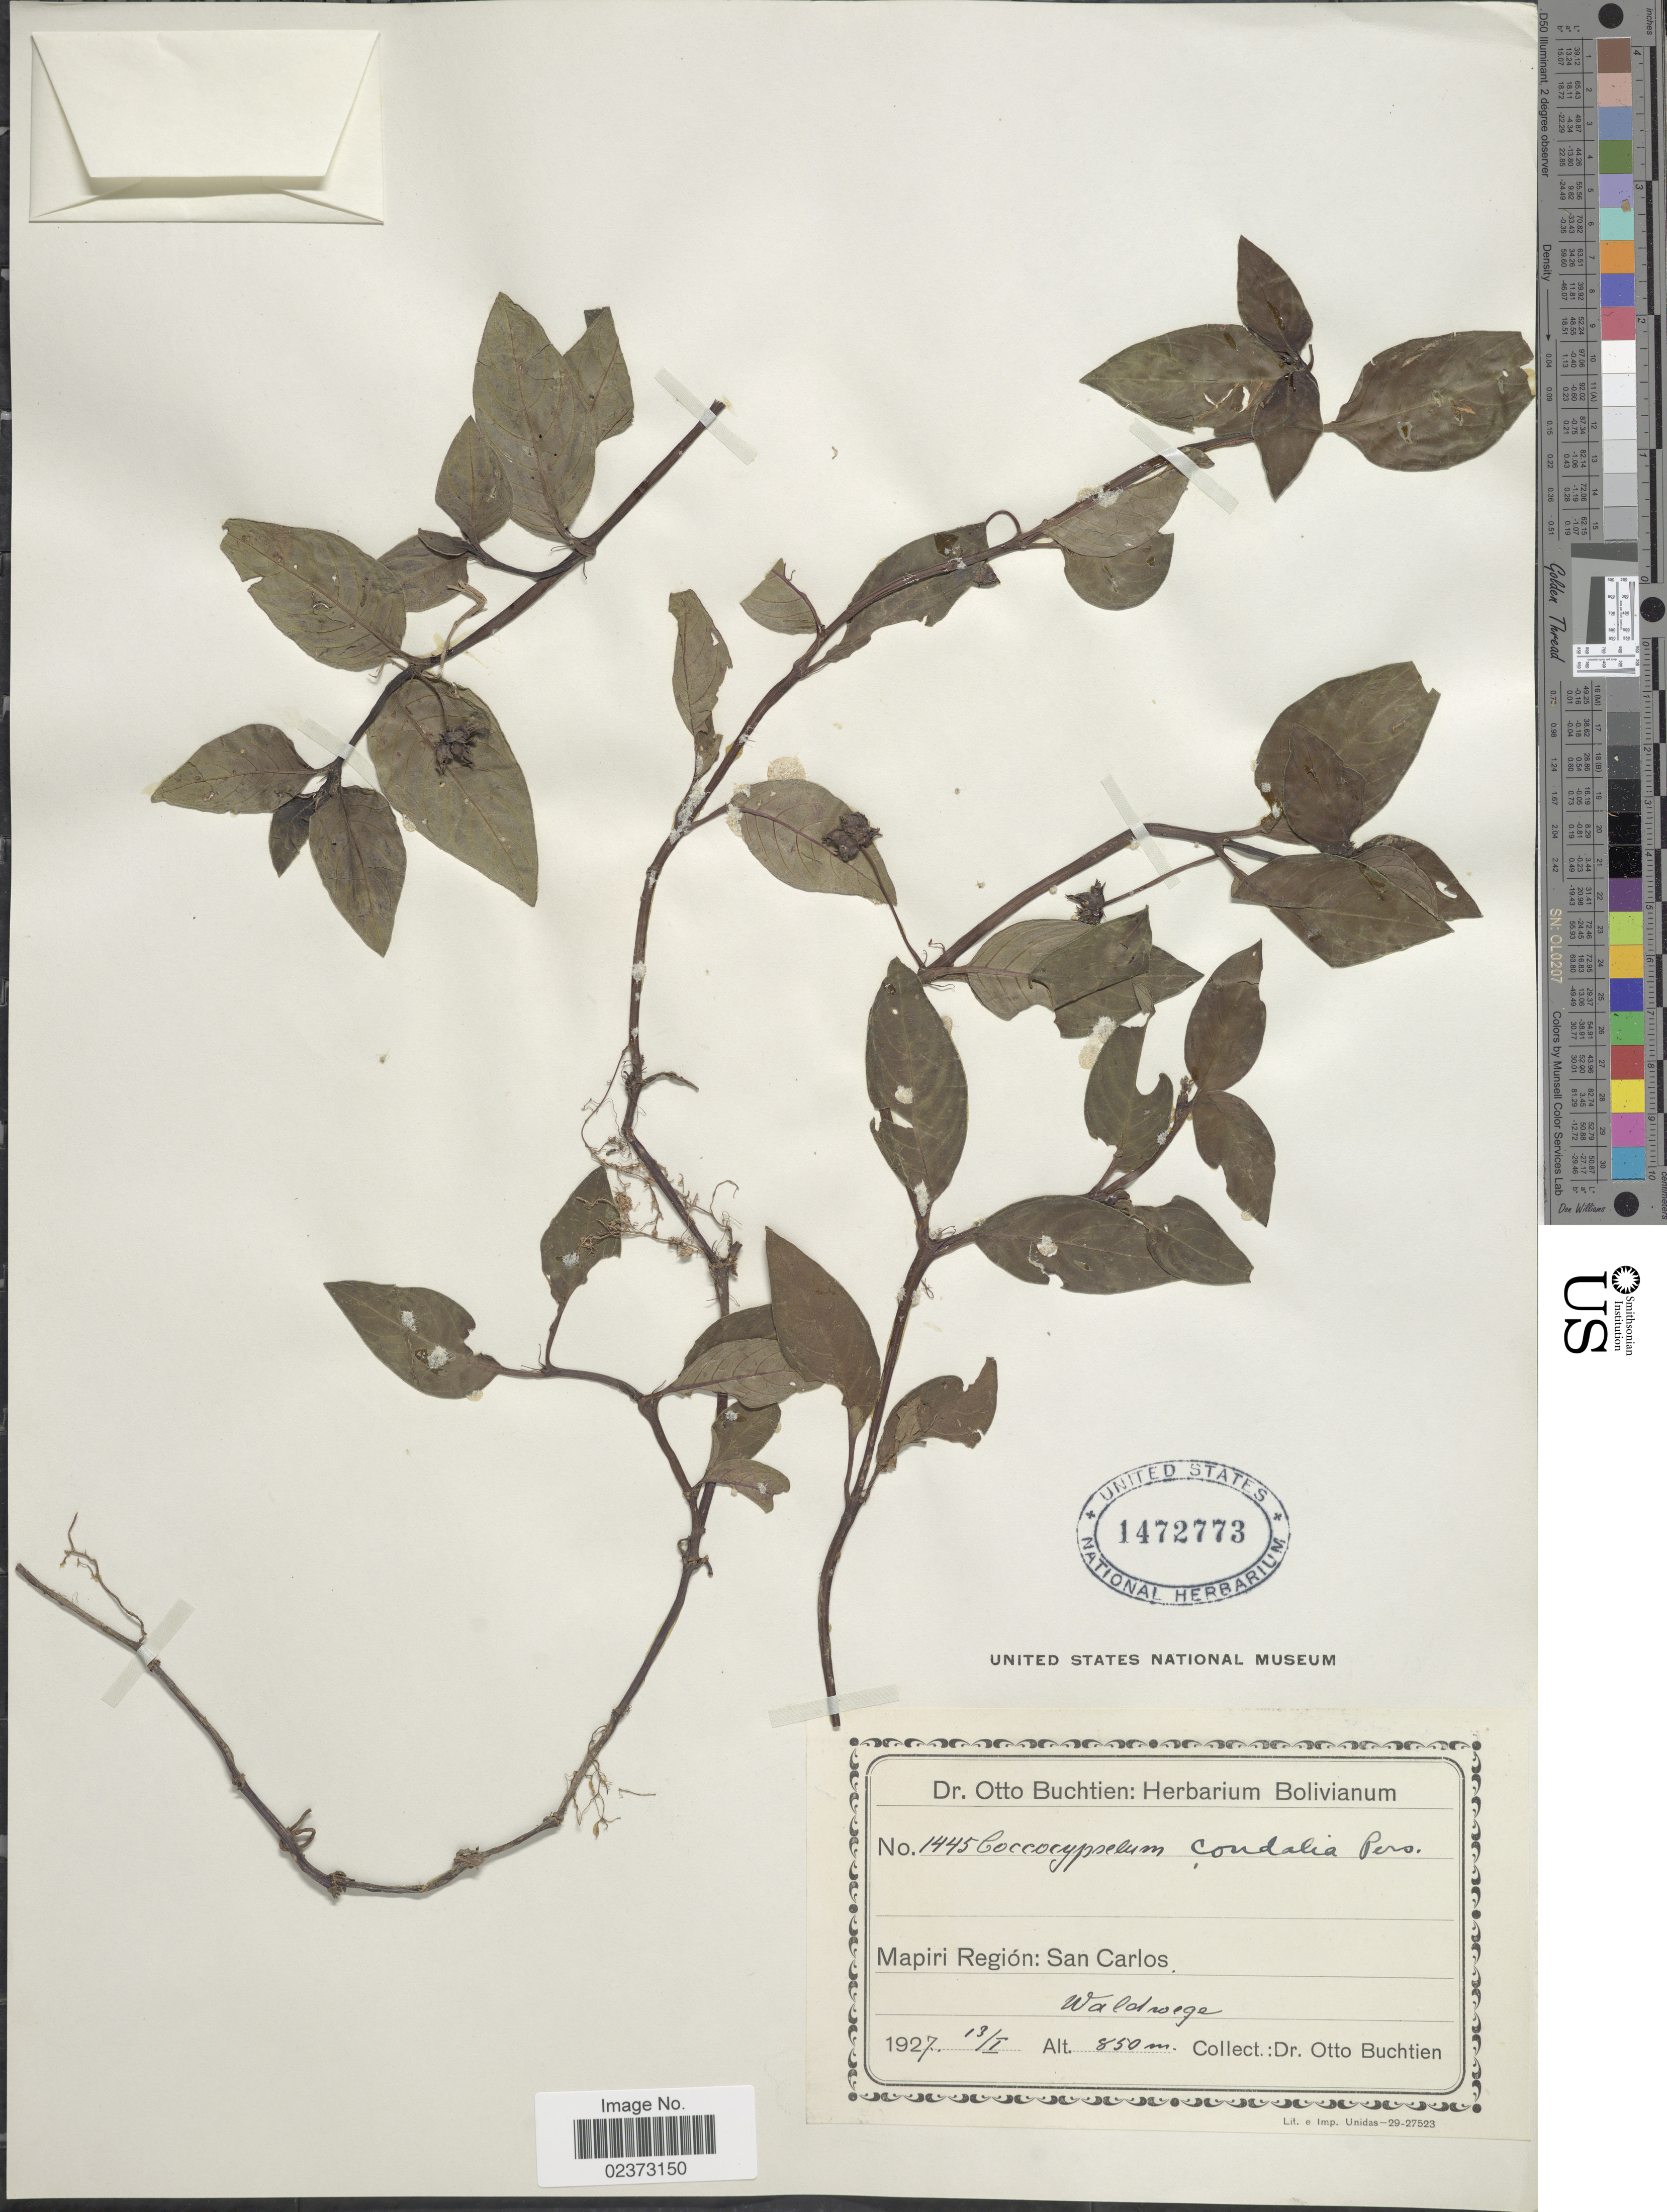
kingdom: Plantae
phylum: Tracheophyta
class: Magnoliopsida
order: Gentianales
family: Rubiaceae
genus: Coccocypselum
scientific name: Coccocypselum condalia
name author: Pers.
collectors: O. Buchtien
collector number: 1445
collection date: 1927-01-13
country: Bolivia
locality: Mapiri Region: San Carlos, Waldwege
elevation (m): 850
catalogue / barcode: US 1472773